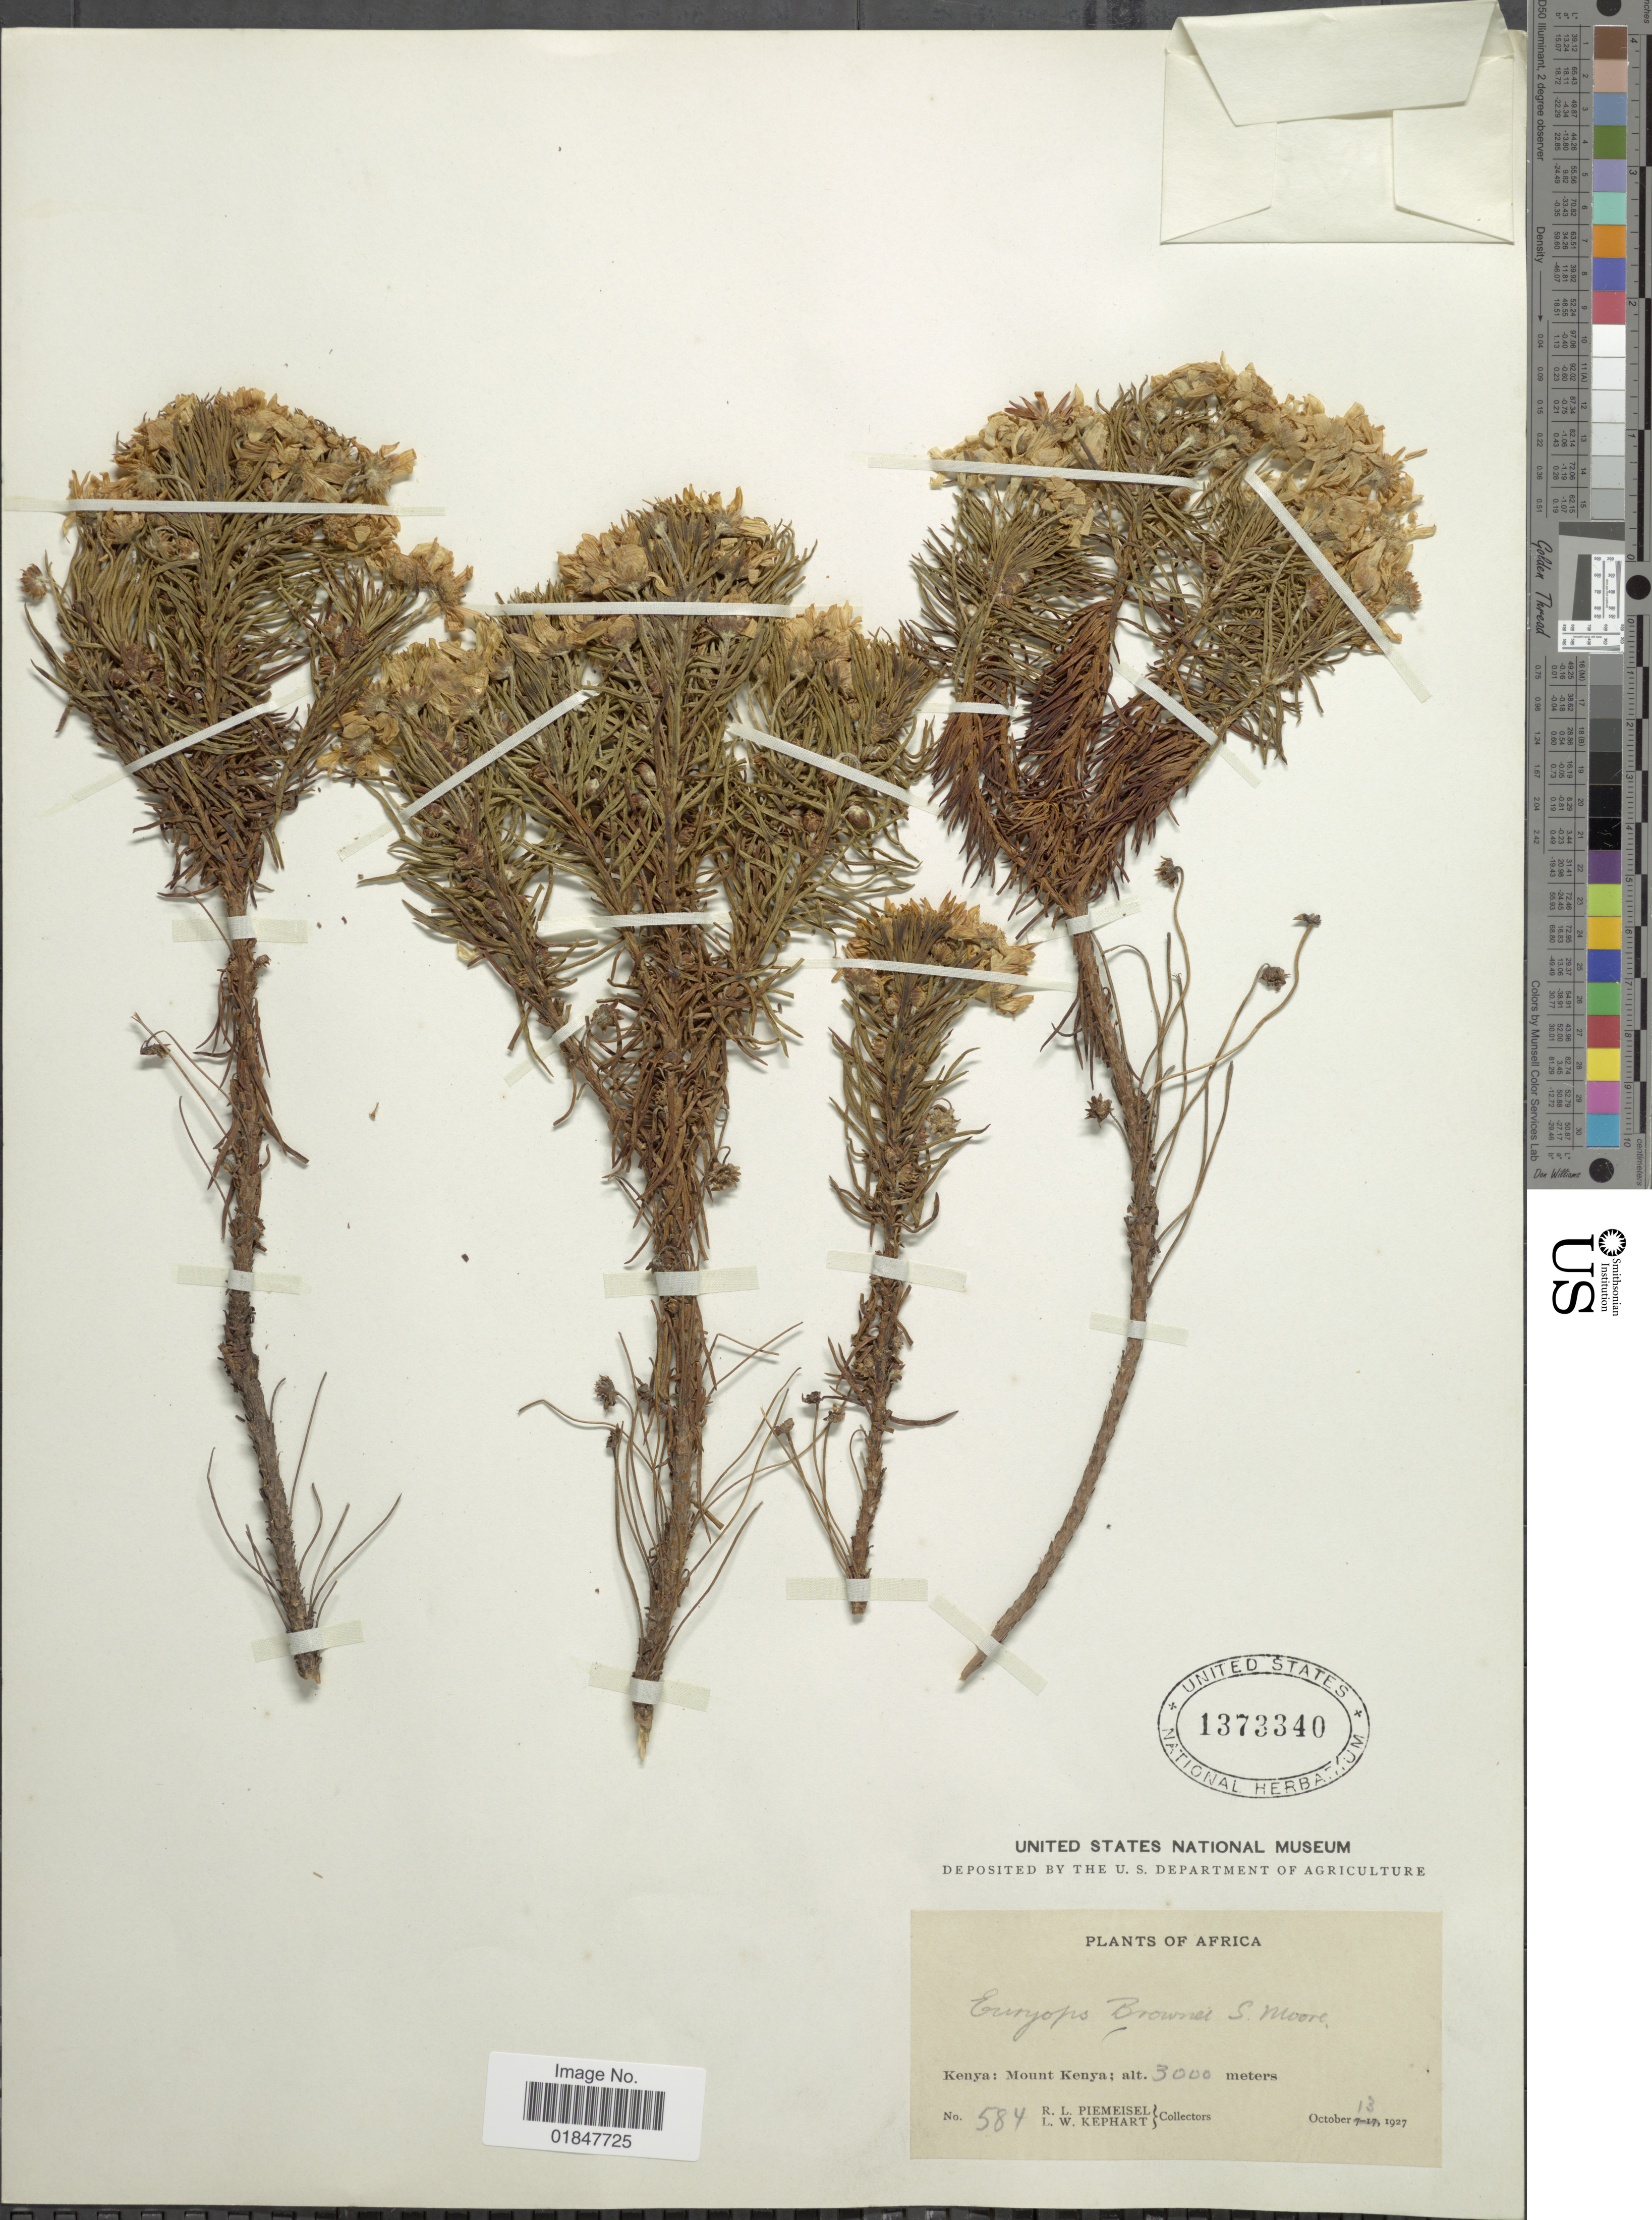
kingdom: Plantae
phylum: Tracheophyta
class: Magnoliopsida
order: Asterales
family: Asteraceae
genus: Euryops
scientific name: Euryops brownei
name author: S. Moore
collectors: R. L. Piemeisel & L. W. Kephart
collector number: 584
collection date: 1927-10-13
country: Kenya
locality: Mount Kenya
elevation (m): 3000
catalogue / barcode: US 1373340